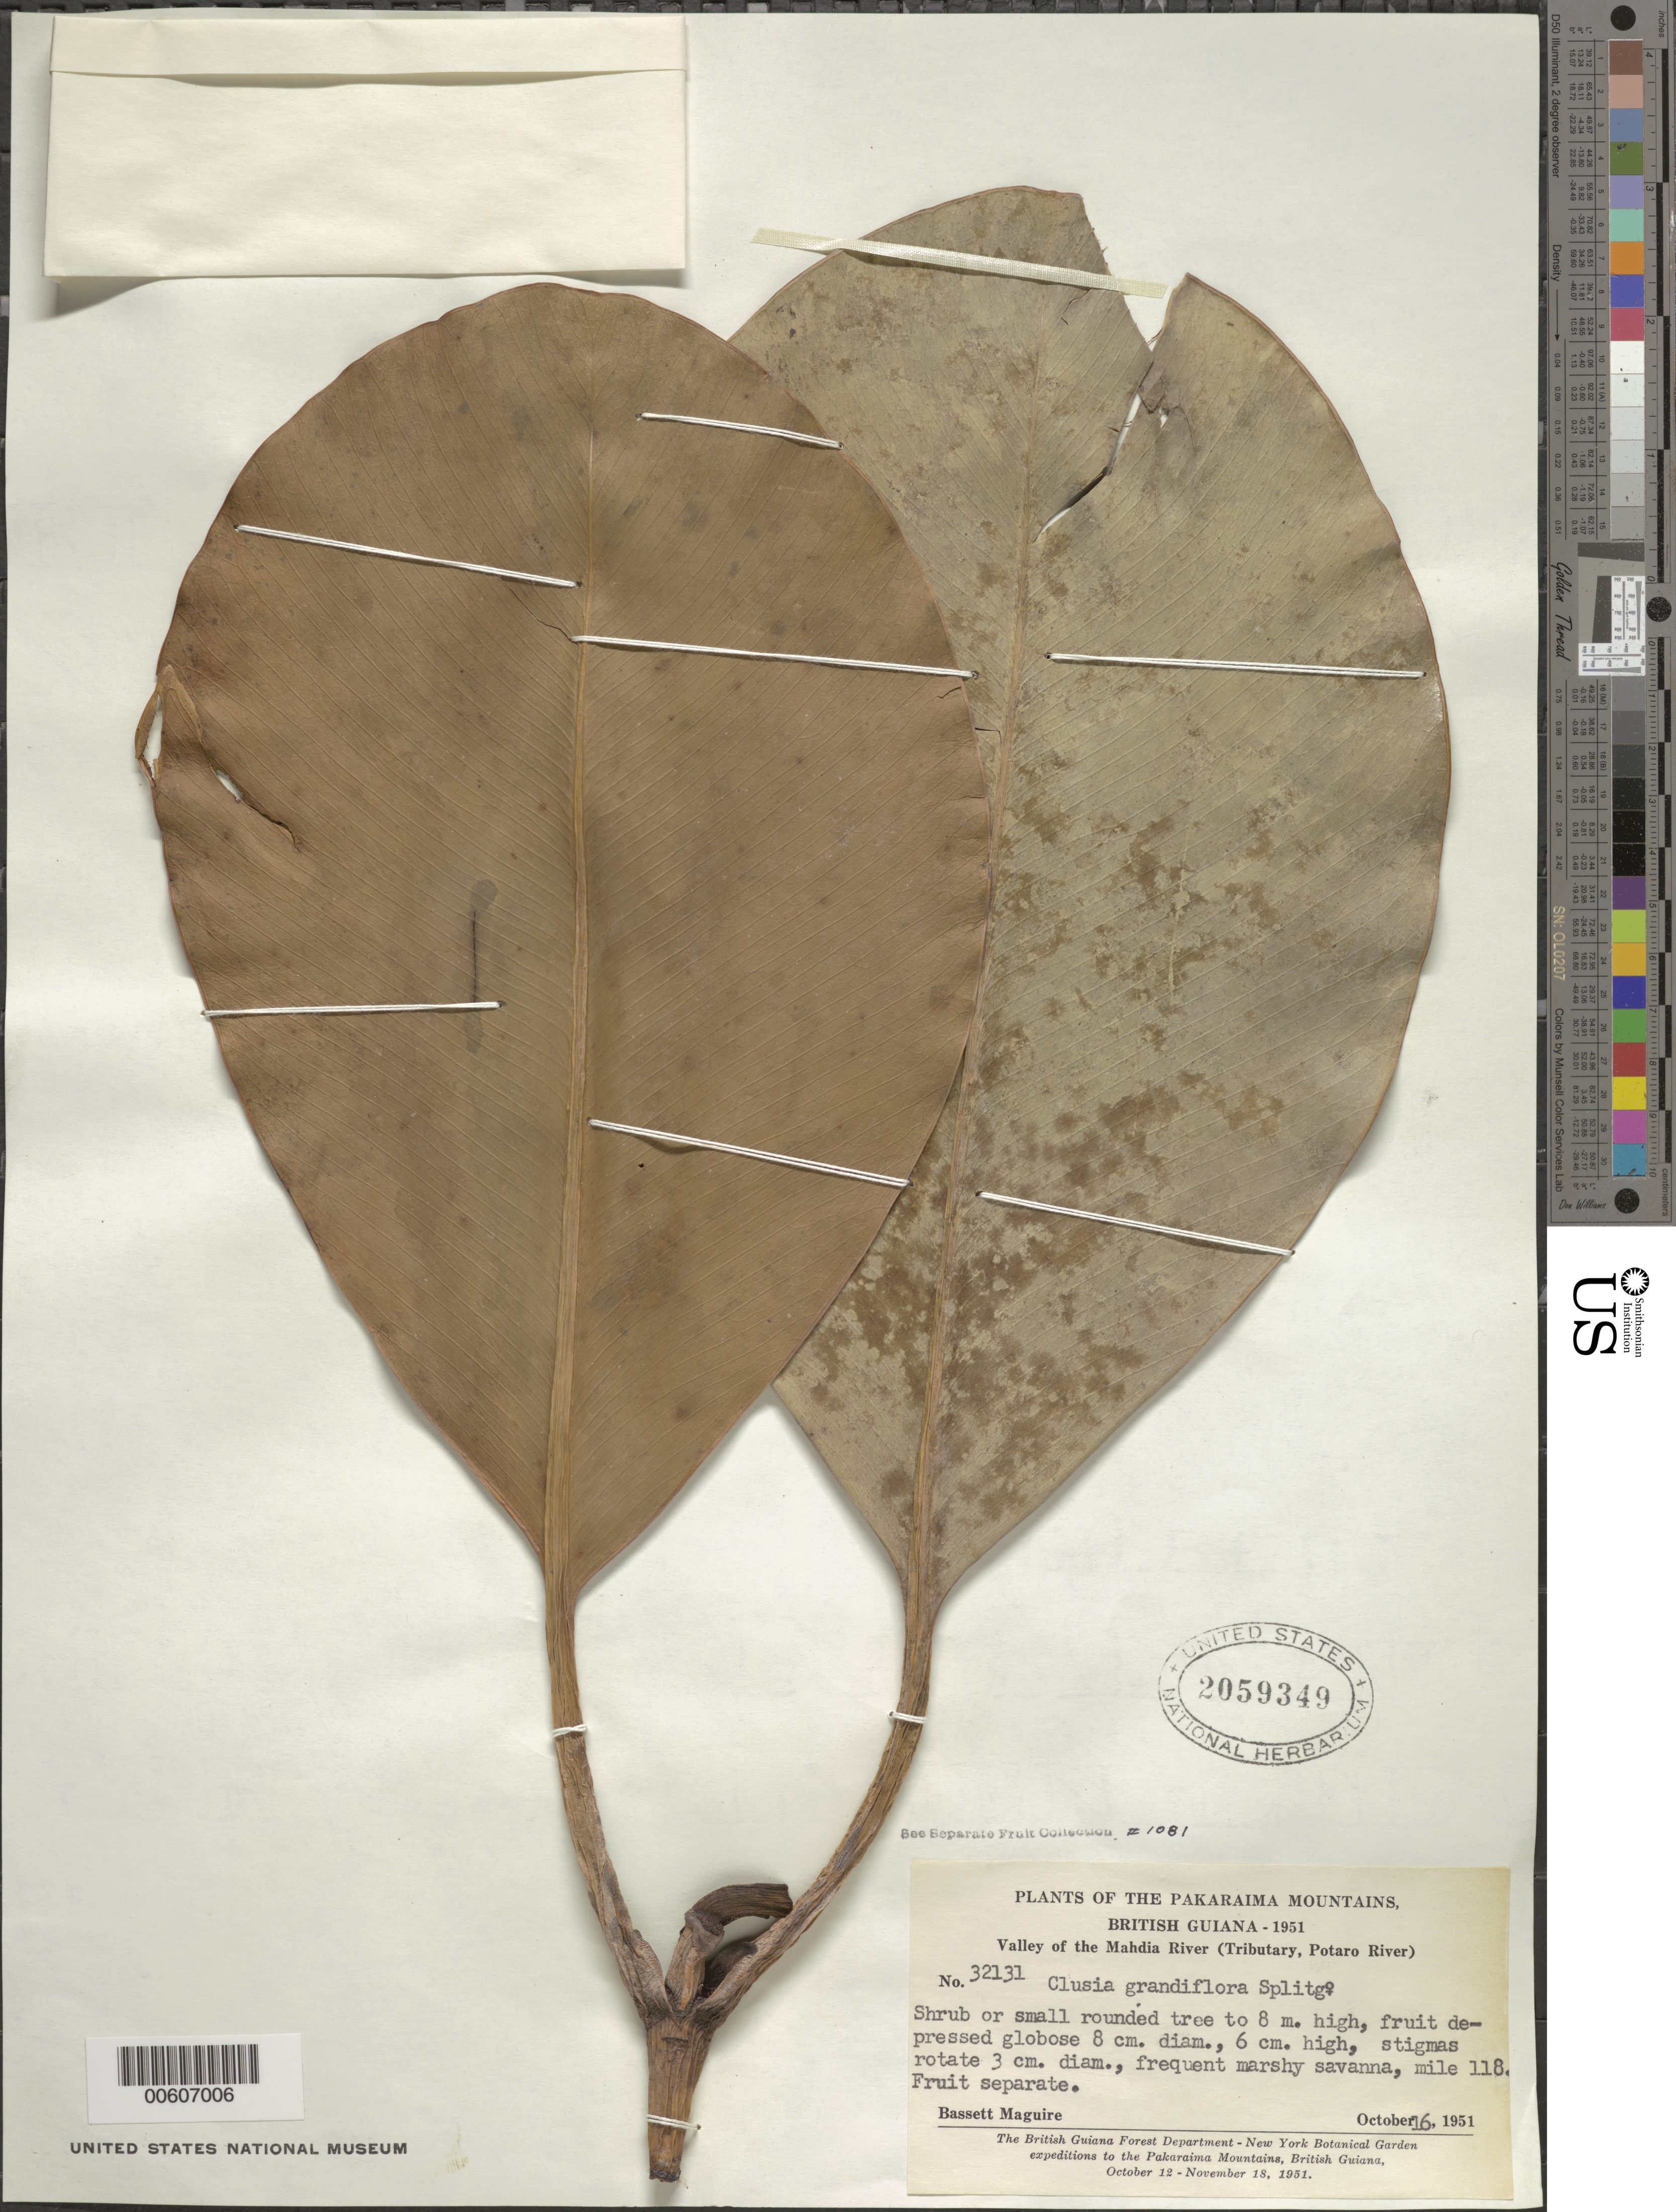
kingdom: Plantae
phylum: Tracheophyta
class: Magnoliopsida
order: Malpighiales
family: Clusiaceae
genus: Clusia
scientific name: Clusia grandiflora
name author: Splitg.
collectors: B. Maguire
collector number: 32131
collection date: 1951-10-16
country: Guyana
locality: Pakaraima Mountains, British Guiana. Valley of the Mahdia River (Tributary, Potaro River).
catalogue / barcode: US 2059349